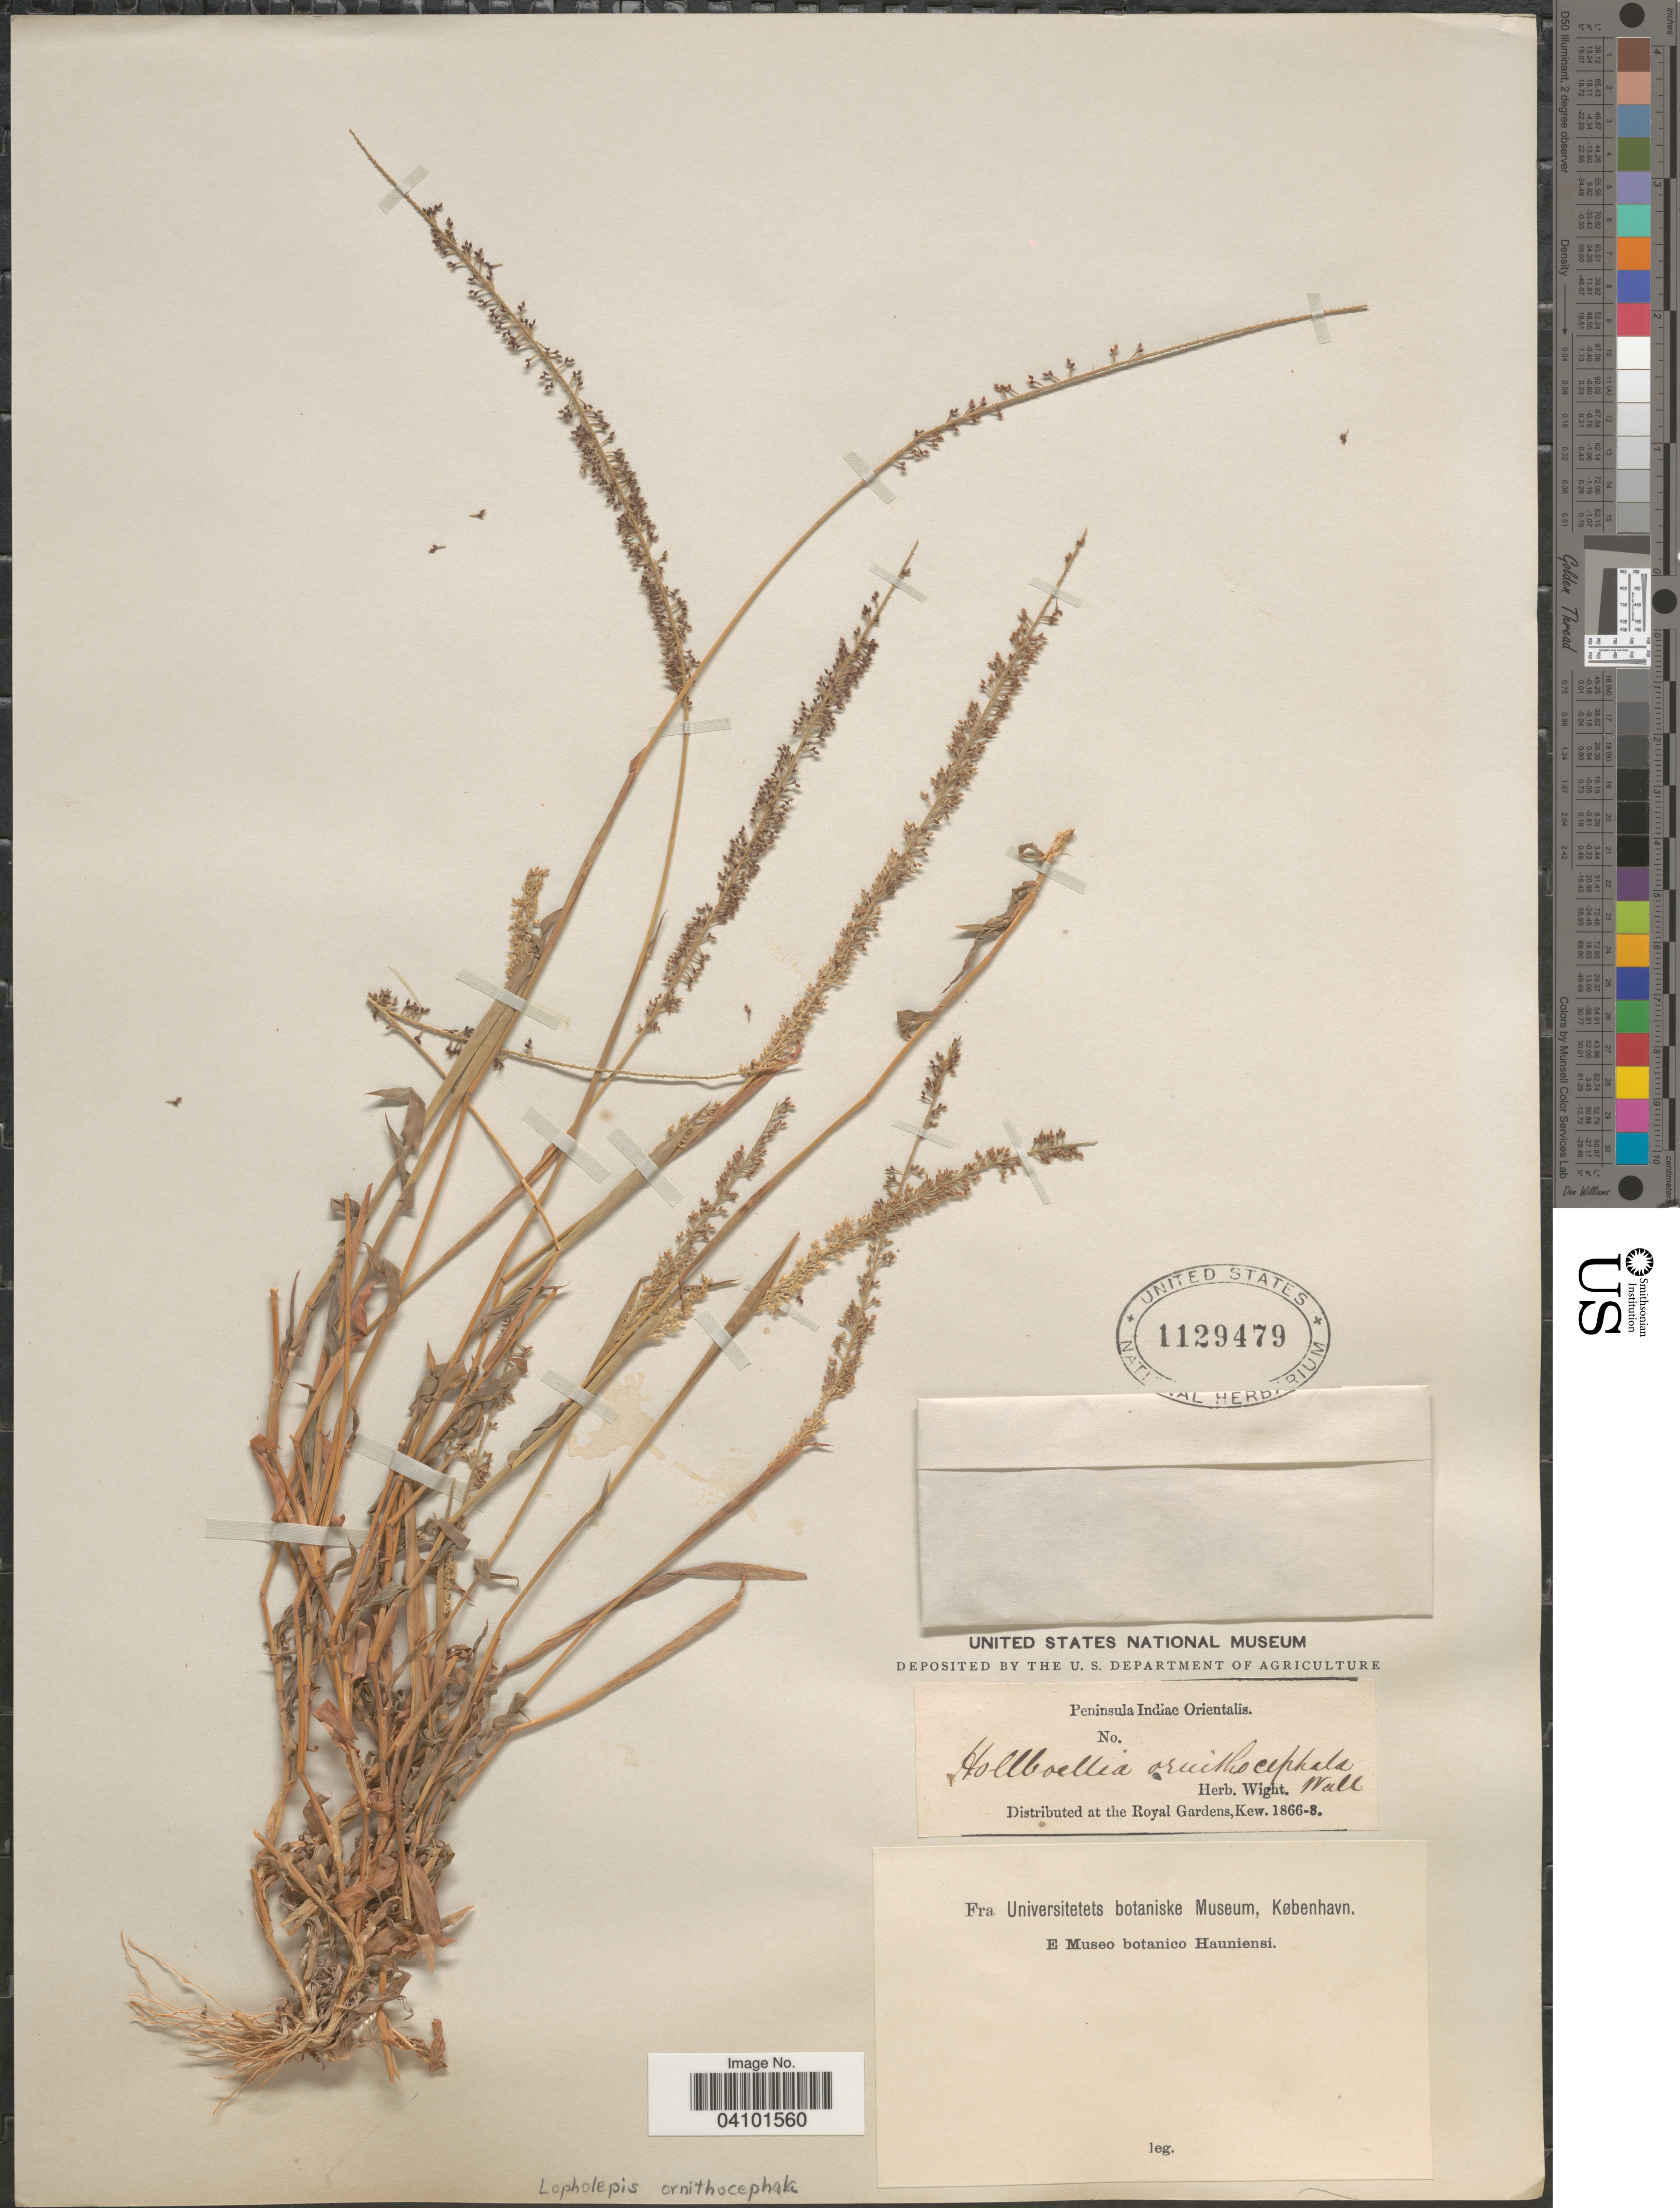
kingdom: Plantae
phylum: Tracheophyta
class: Liliopsida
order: Poales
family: Poaceae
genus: Perotis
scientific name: Perotis ornithocephala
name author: (Hook.) P.M. Peterson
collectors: ex Herb. Wight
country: India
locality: Peninsula Indiae Orientalis.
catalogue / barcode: US 1129479